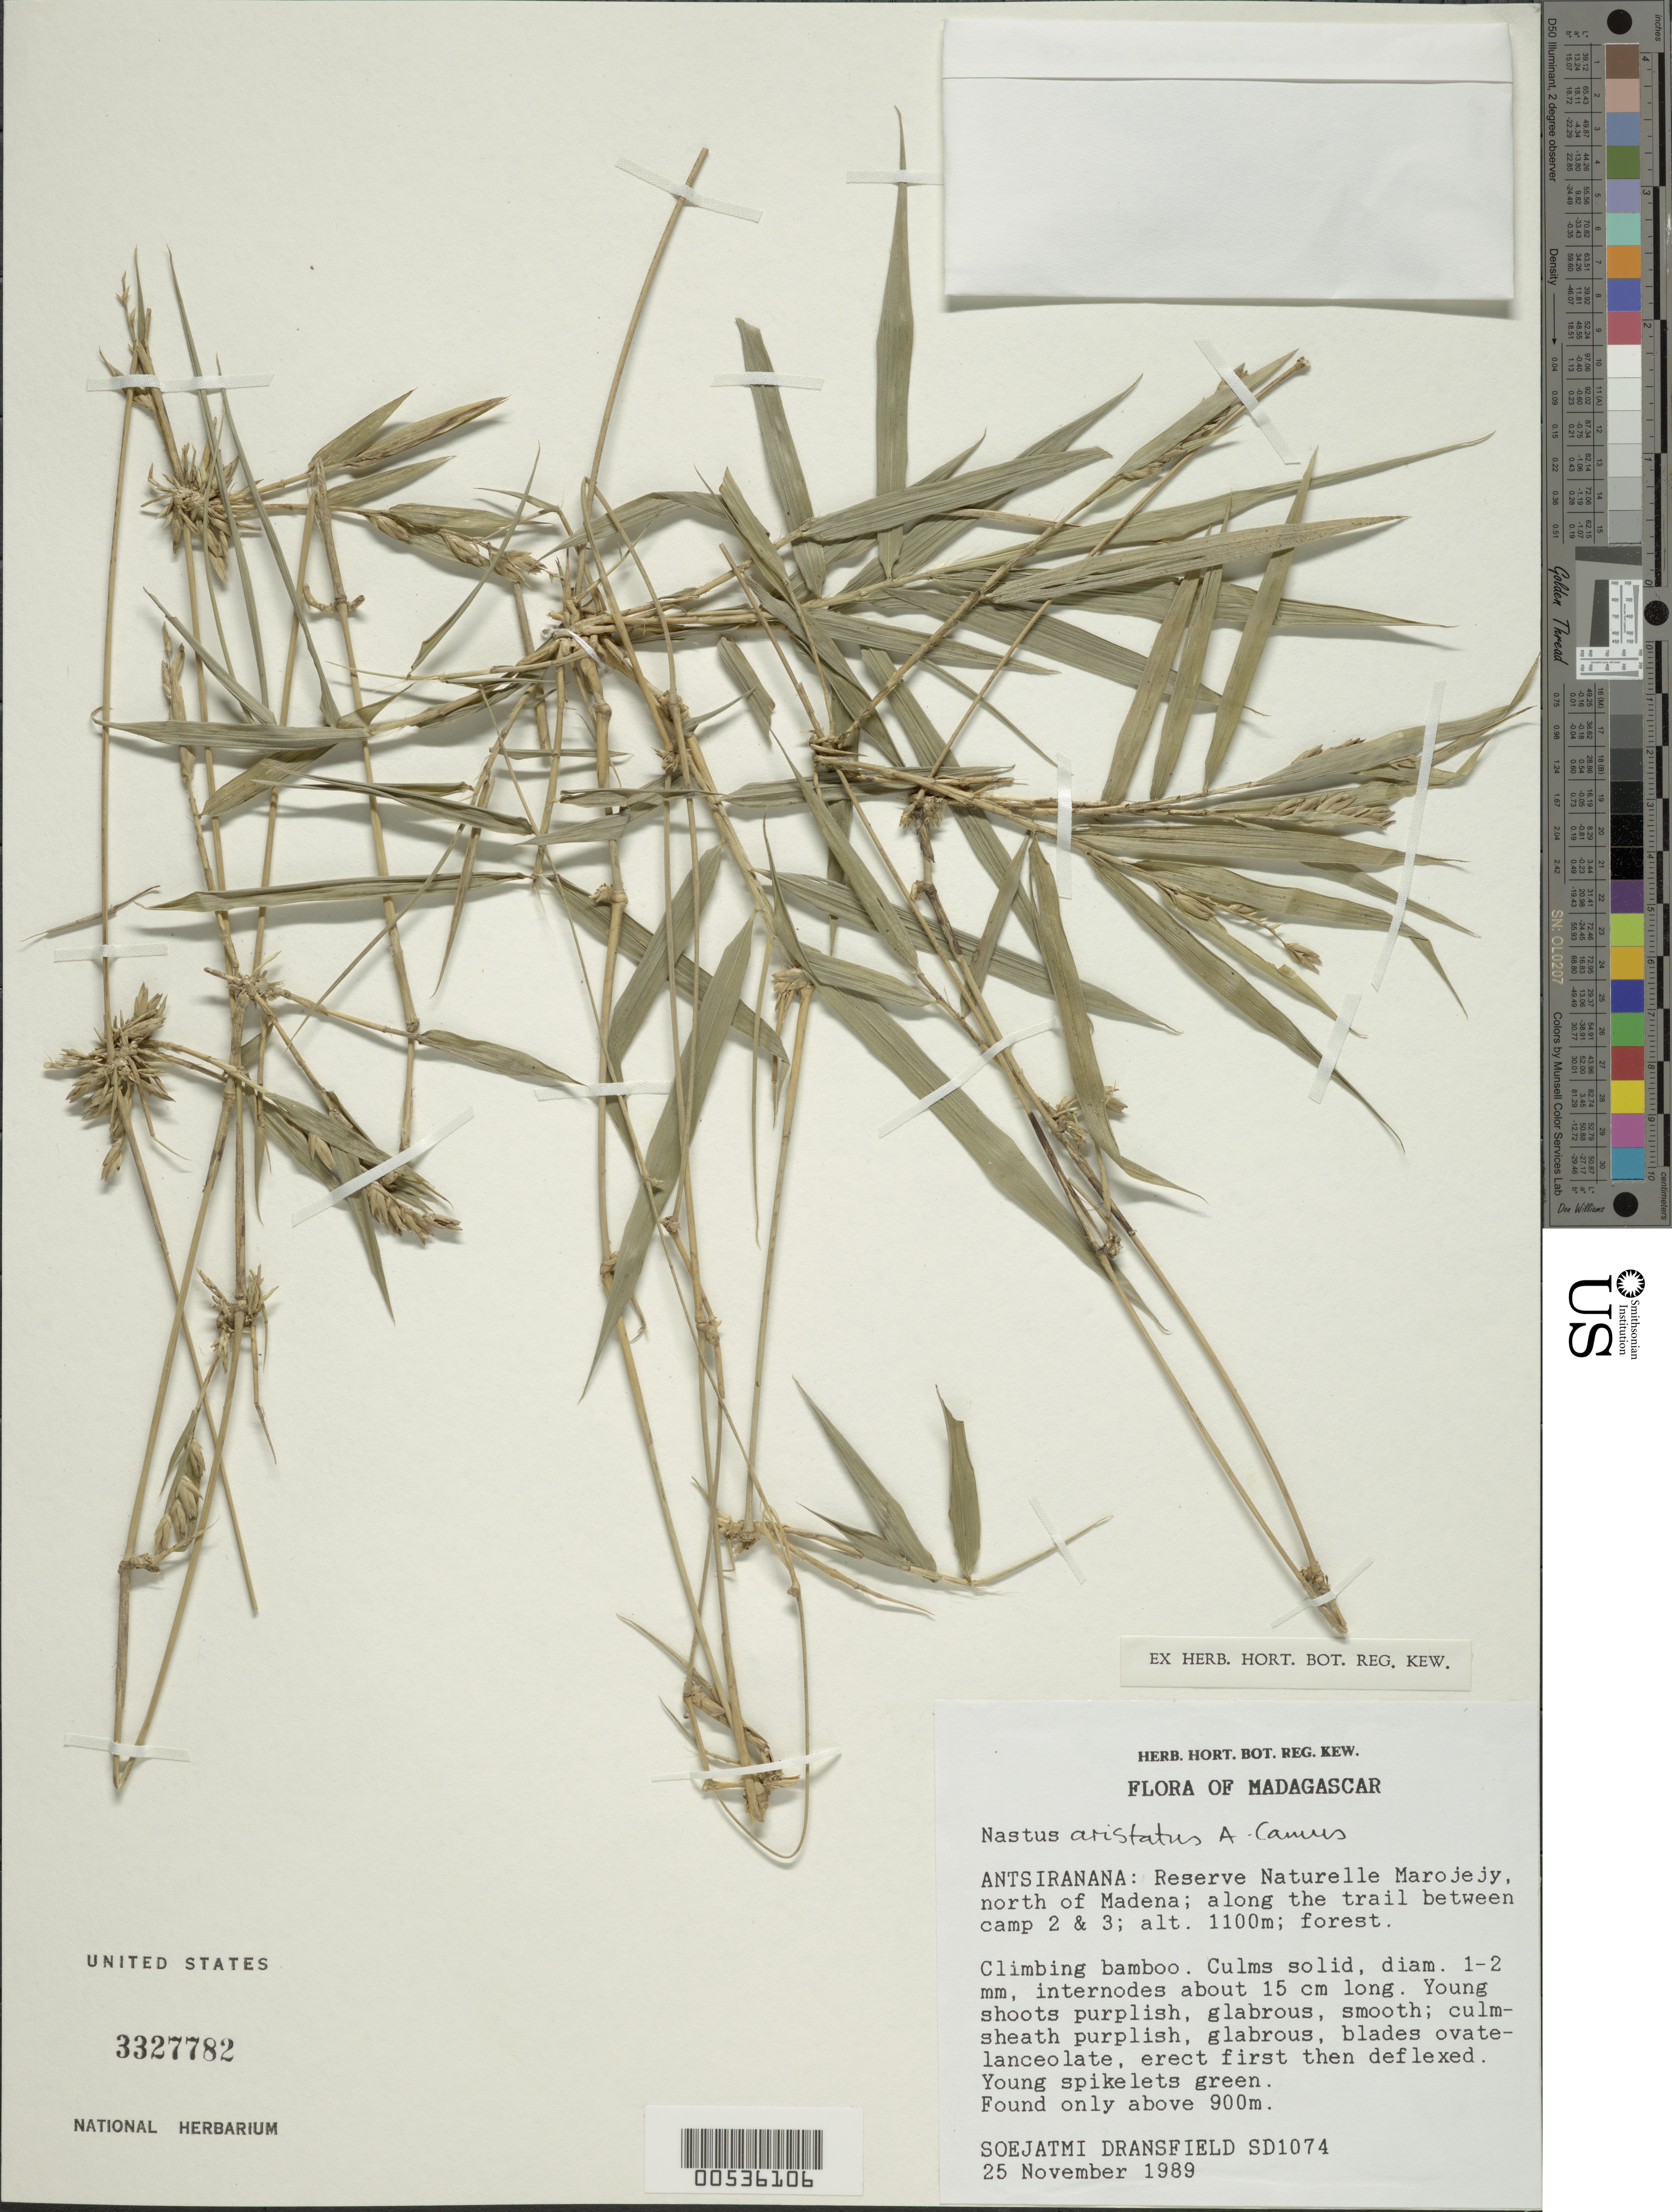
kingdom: Plantae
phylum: Tracheophyta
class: Liliopsida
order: Poales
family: Poaceae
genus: Nastus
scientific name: Nastus aristatus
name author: A. Camus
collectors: S. Dransfield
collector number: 1074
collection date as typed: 25 Nov 1989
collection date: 1989-11-25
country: Madagascar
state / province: Sava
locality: Marojejy nature reserve, n of madena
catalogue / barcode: US 3327782